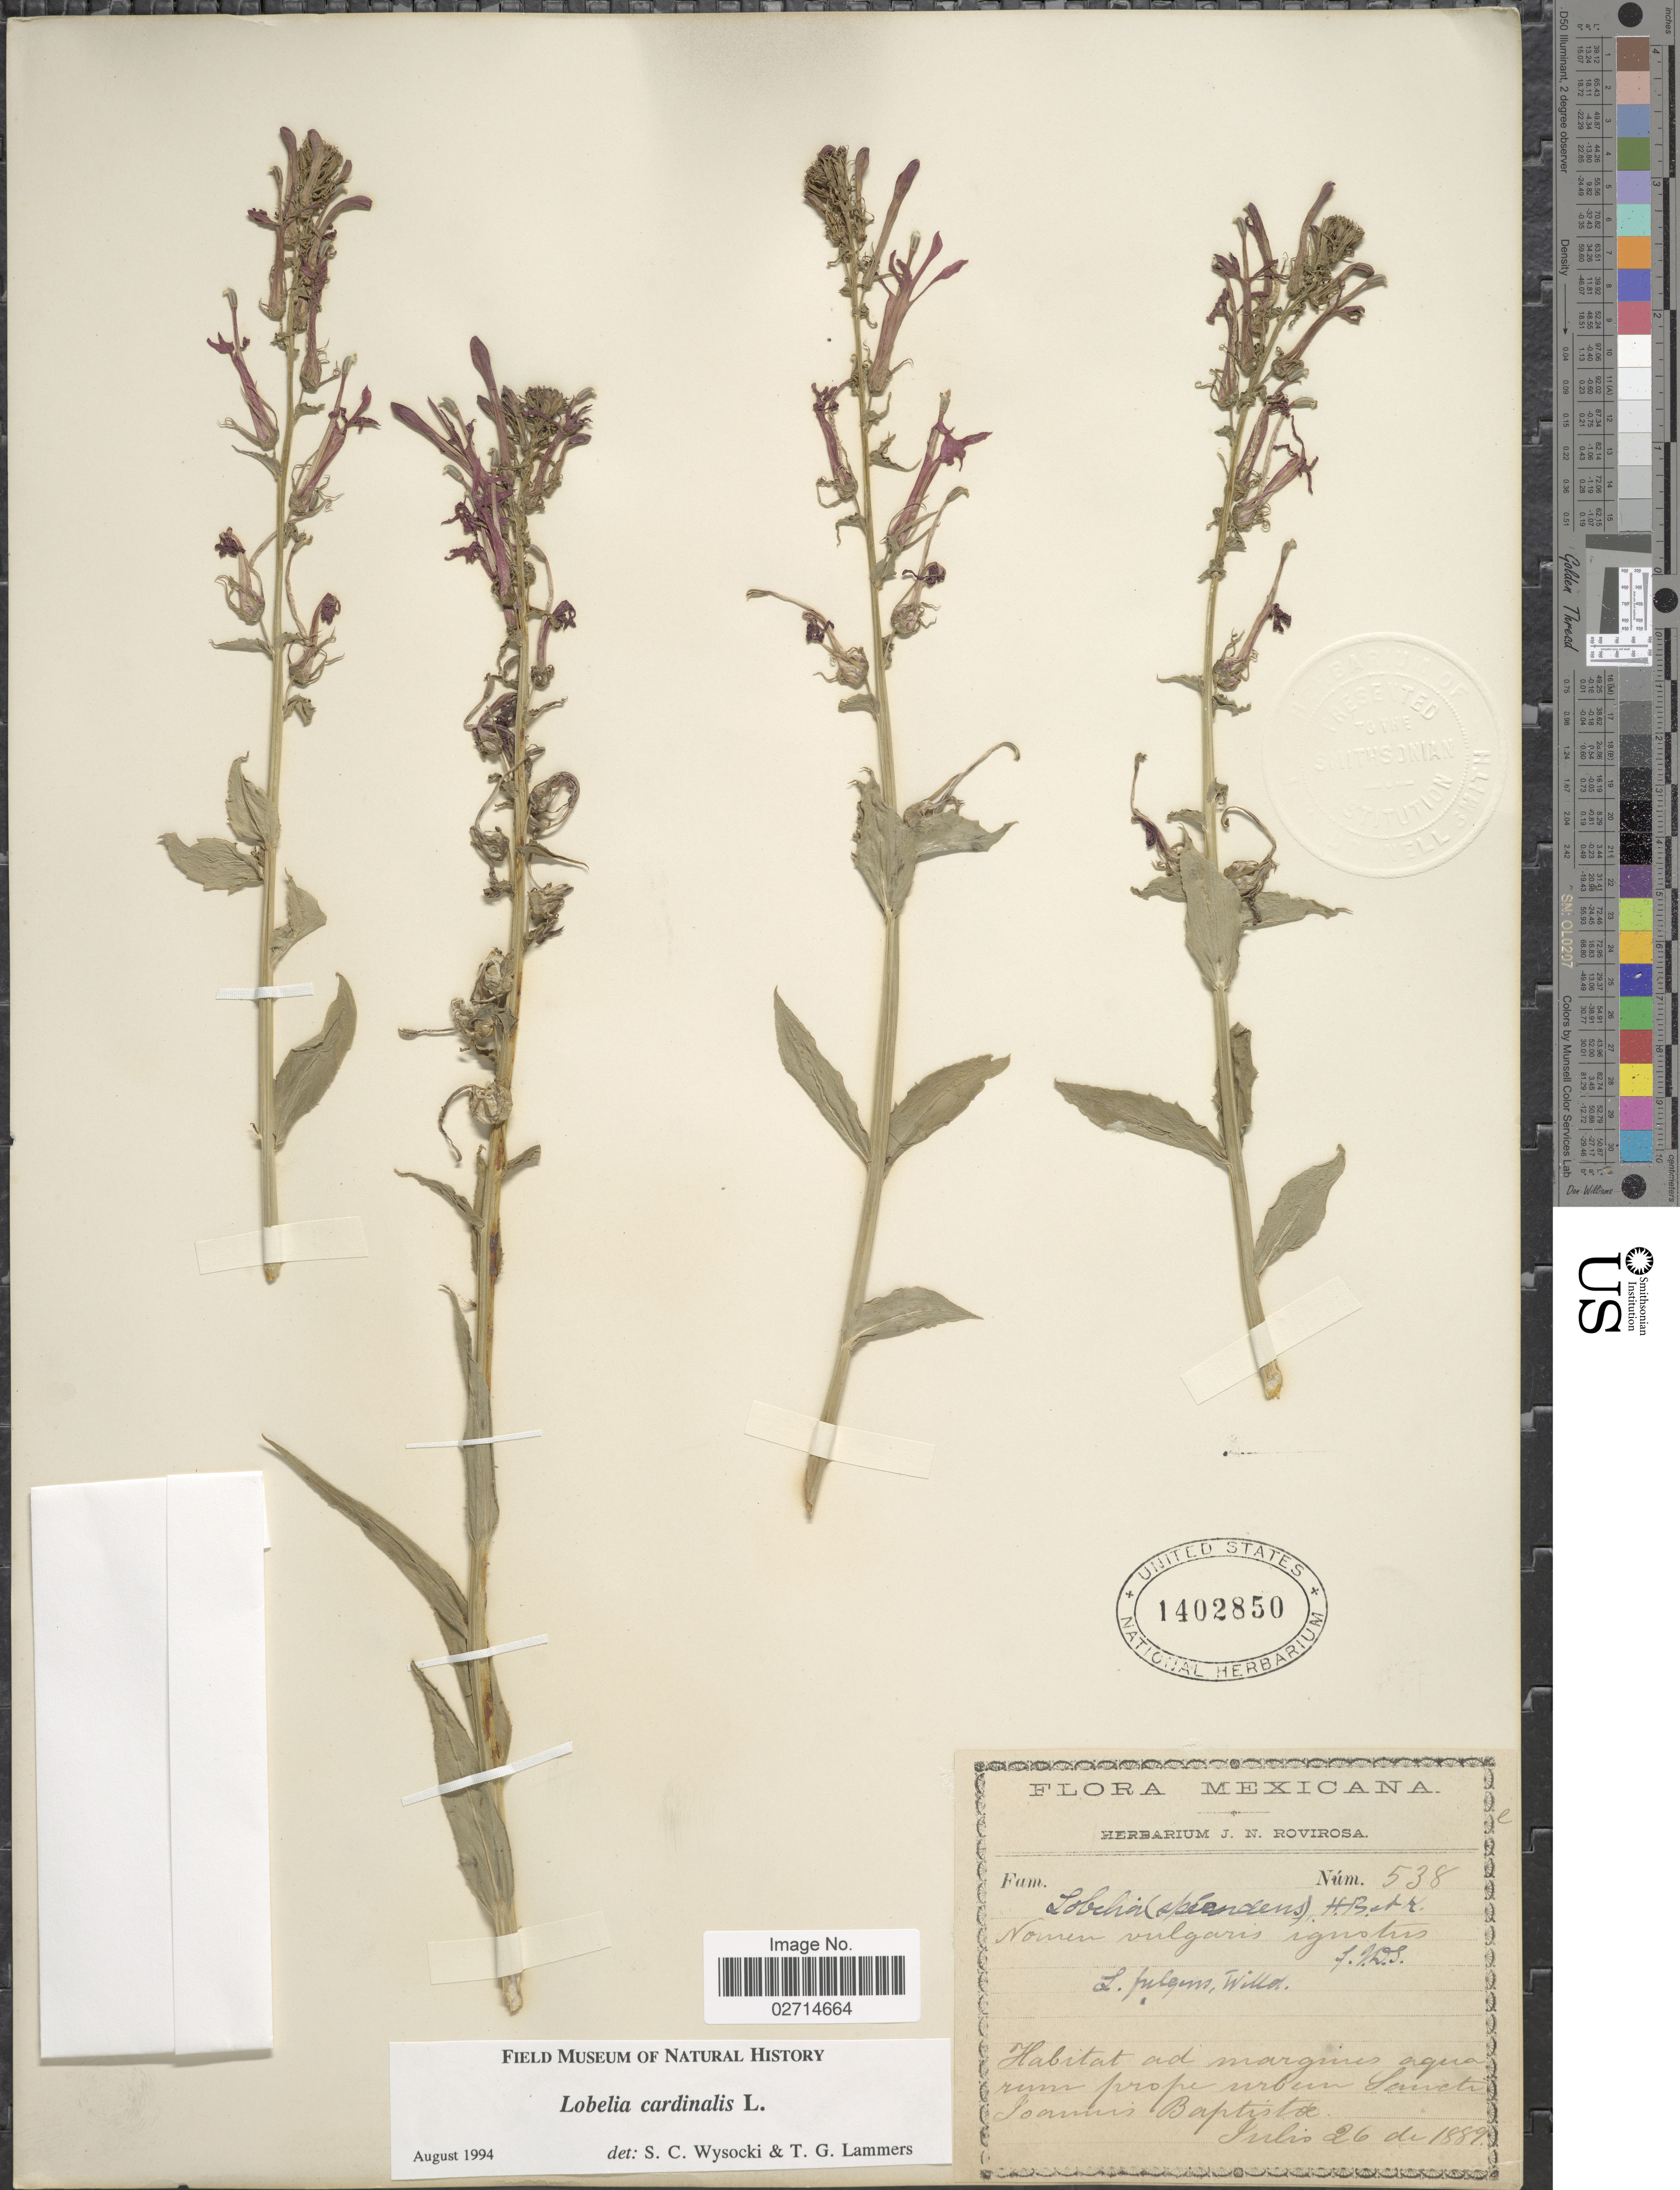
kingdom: Plantae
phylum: Tracheophyta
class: Magnoliopsida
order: Asterales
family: Campanulaceae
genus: Lobelia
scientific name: Lobelia cardinalis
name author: L.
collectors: ex herb. J. N. Rovirosa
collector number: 538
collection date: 1889-07-26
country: Mexico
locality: Ad margins aqua rum prope urbem Sancti Ioannis Baptistae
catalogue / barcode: US 1402850